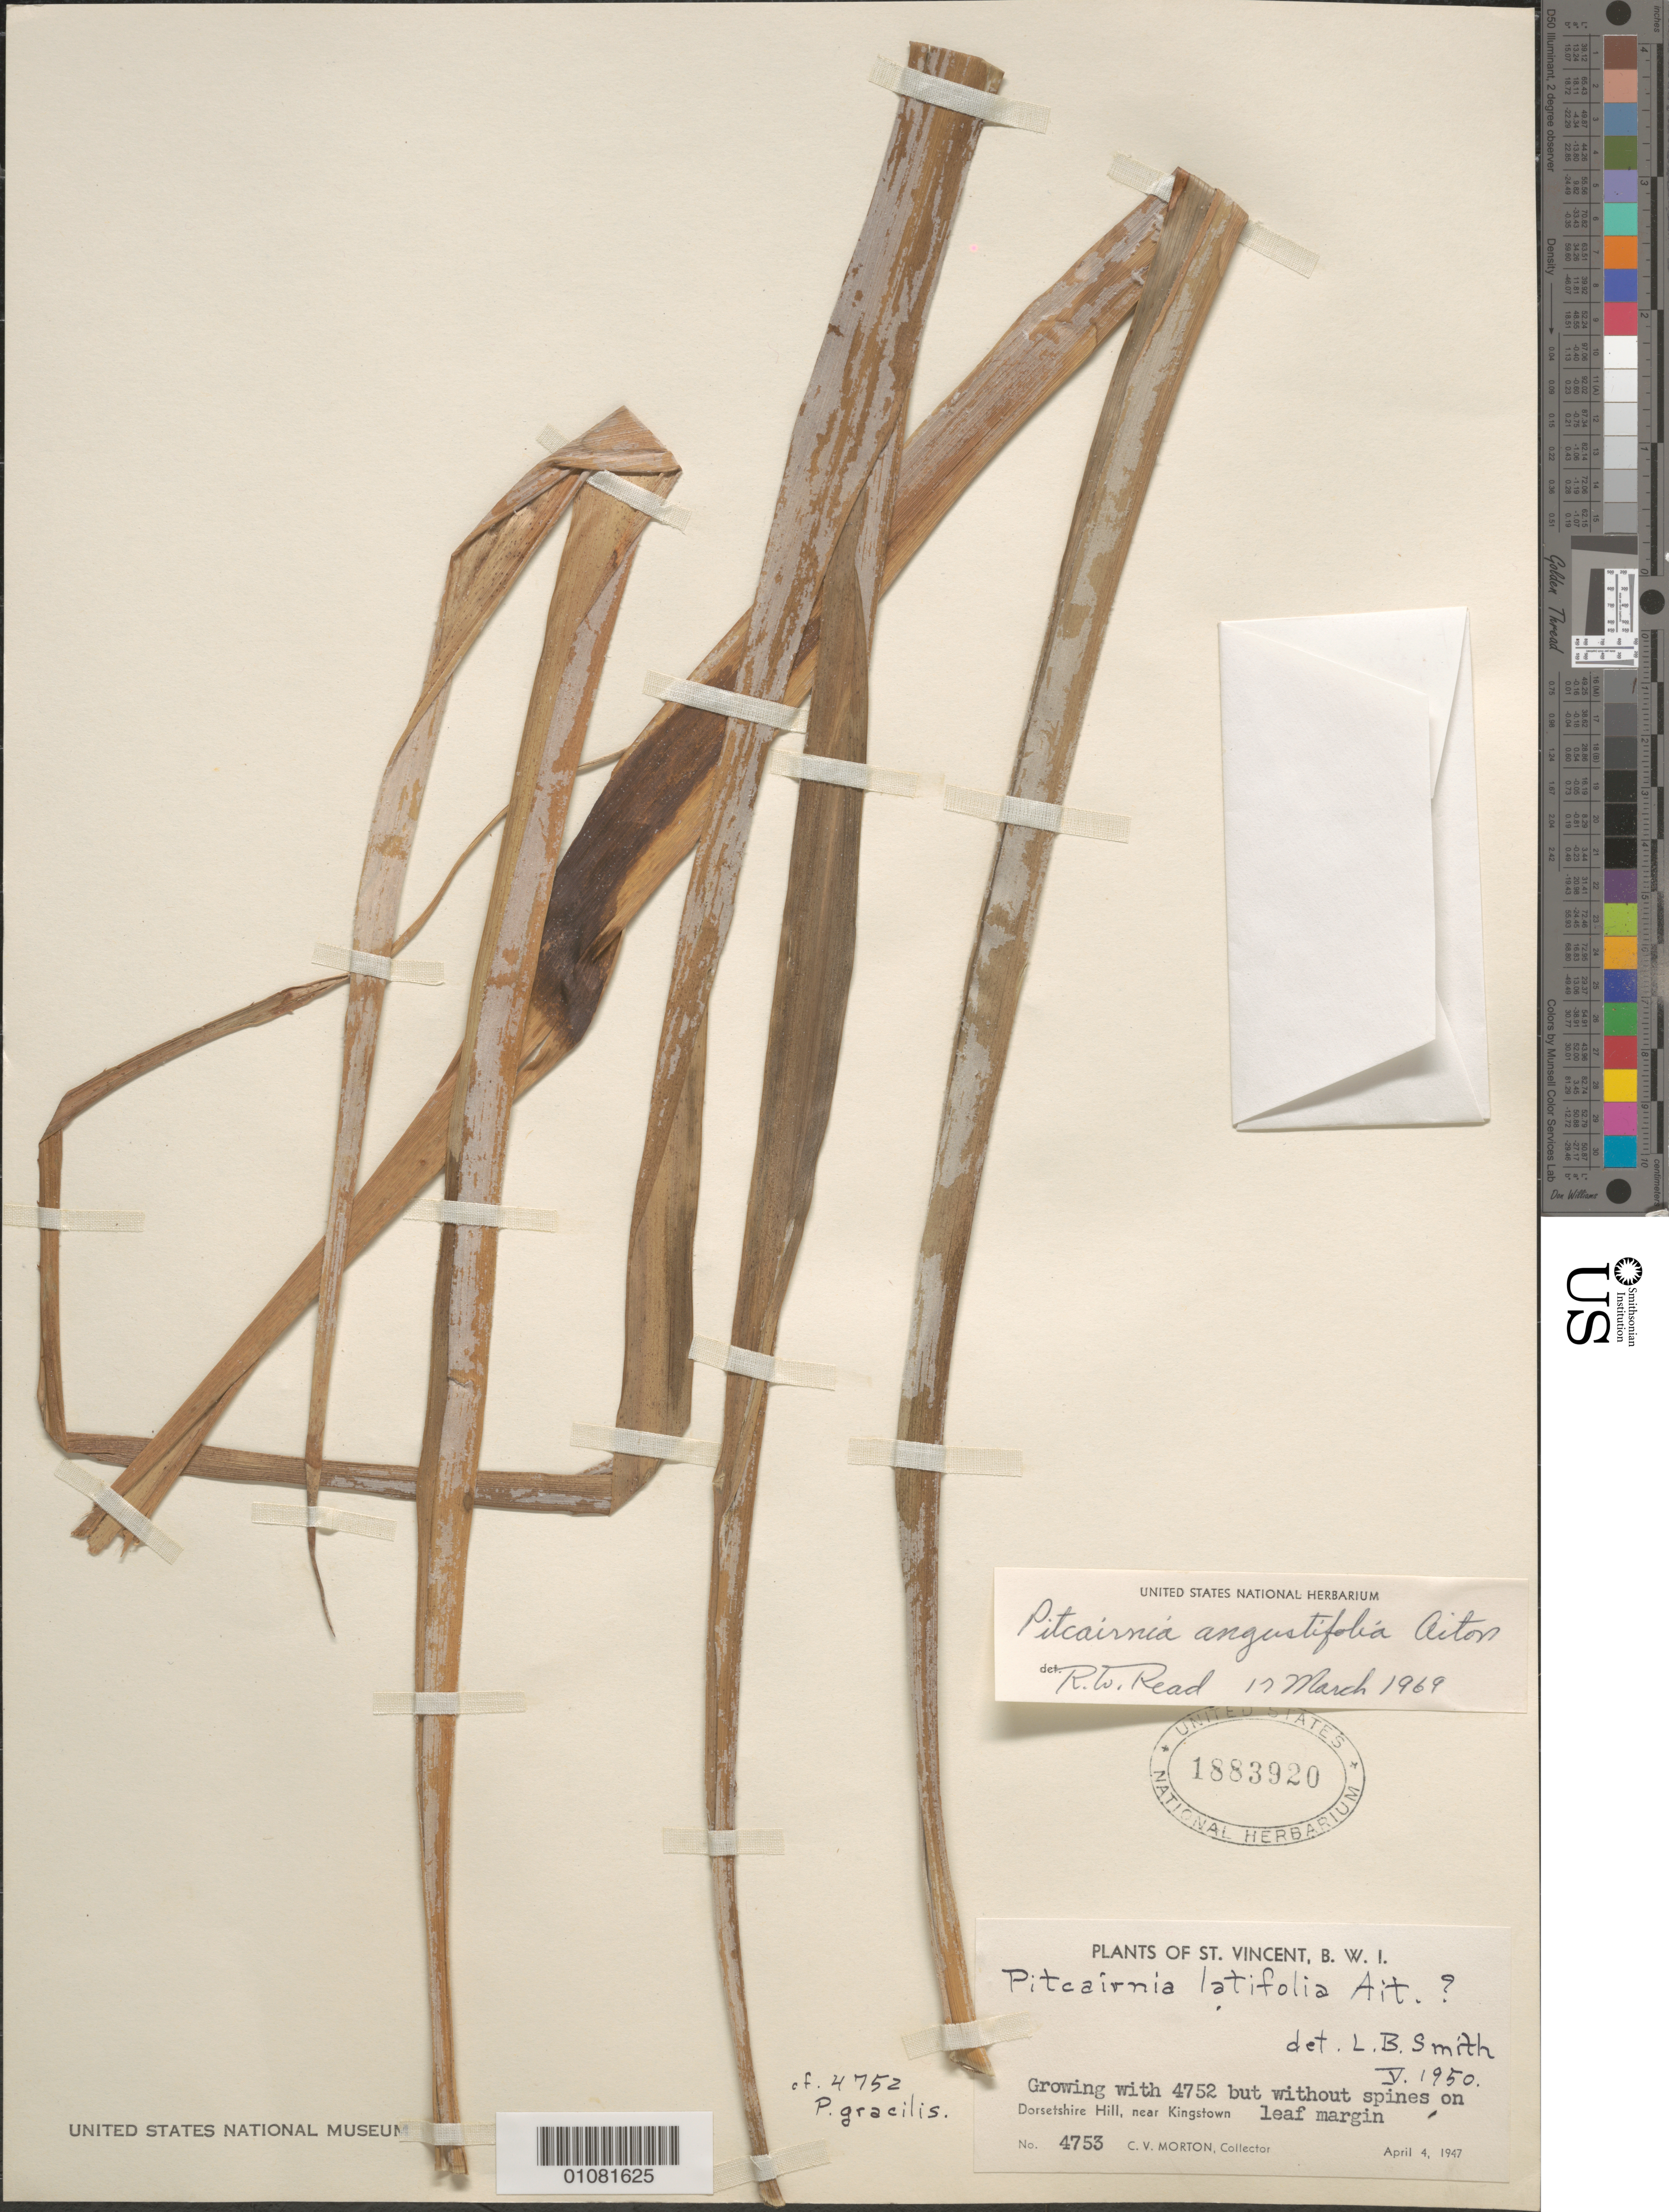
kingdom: Plantae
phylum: Tracheophyta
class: Liliopsida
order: Poales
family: Bromeliaceae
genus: Pitcairnia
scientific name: Pitcairnia angustifolia var. angustifolia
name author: Sol. ex Aiton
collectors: C. V. Morton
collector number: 4753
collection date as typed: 04 Apr 1947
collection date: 1947-04-04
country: St. Vincent - Grenadines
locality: Dorsetshire Hill, near Kingstown.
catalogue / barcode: US 1883920